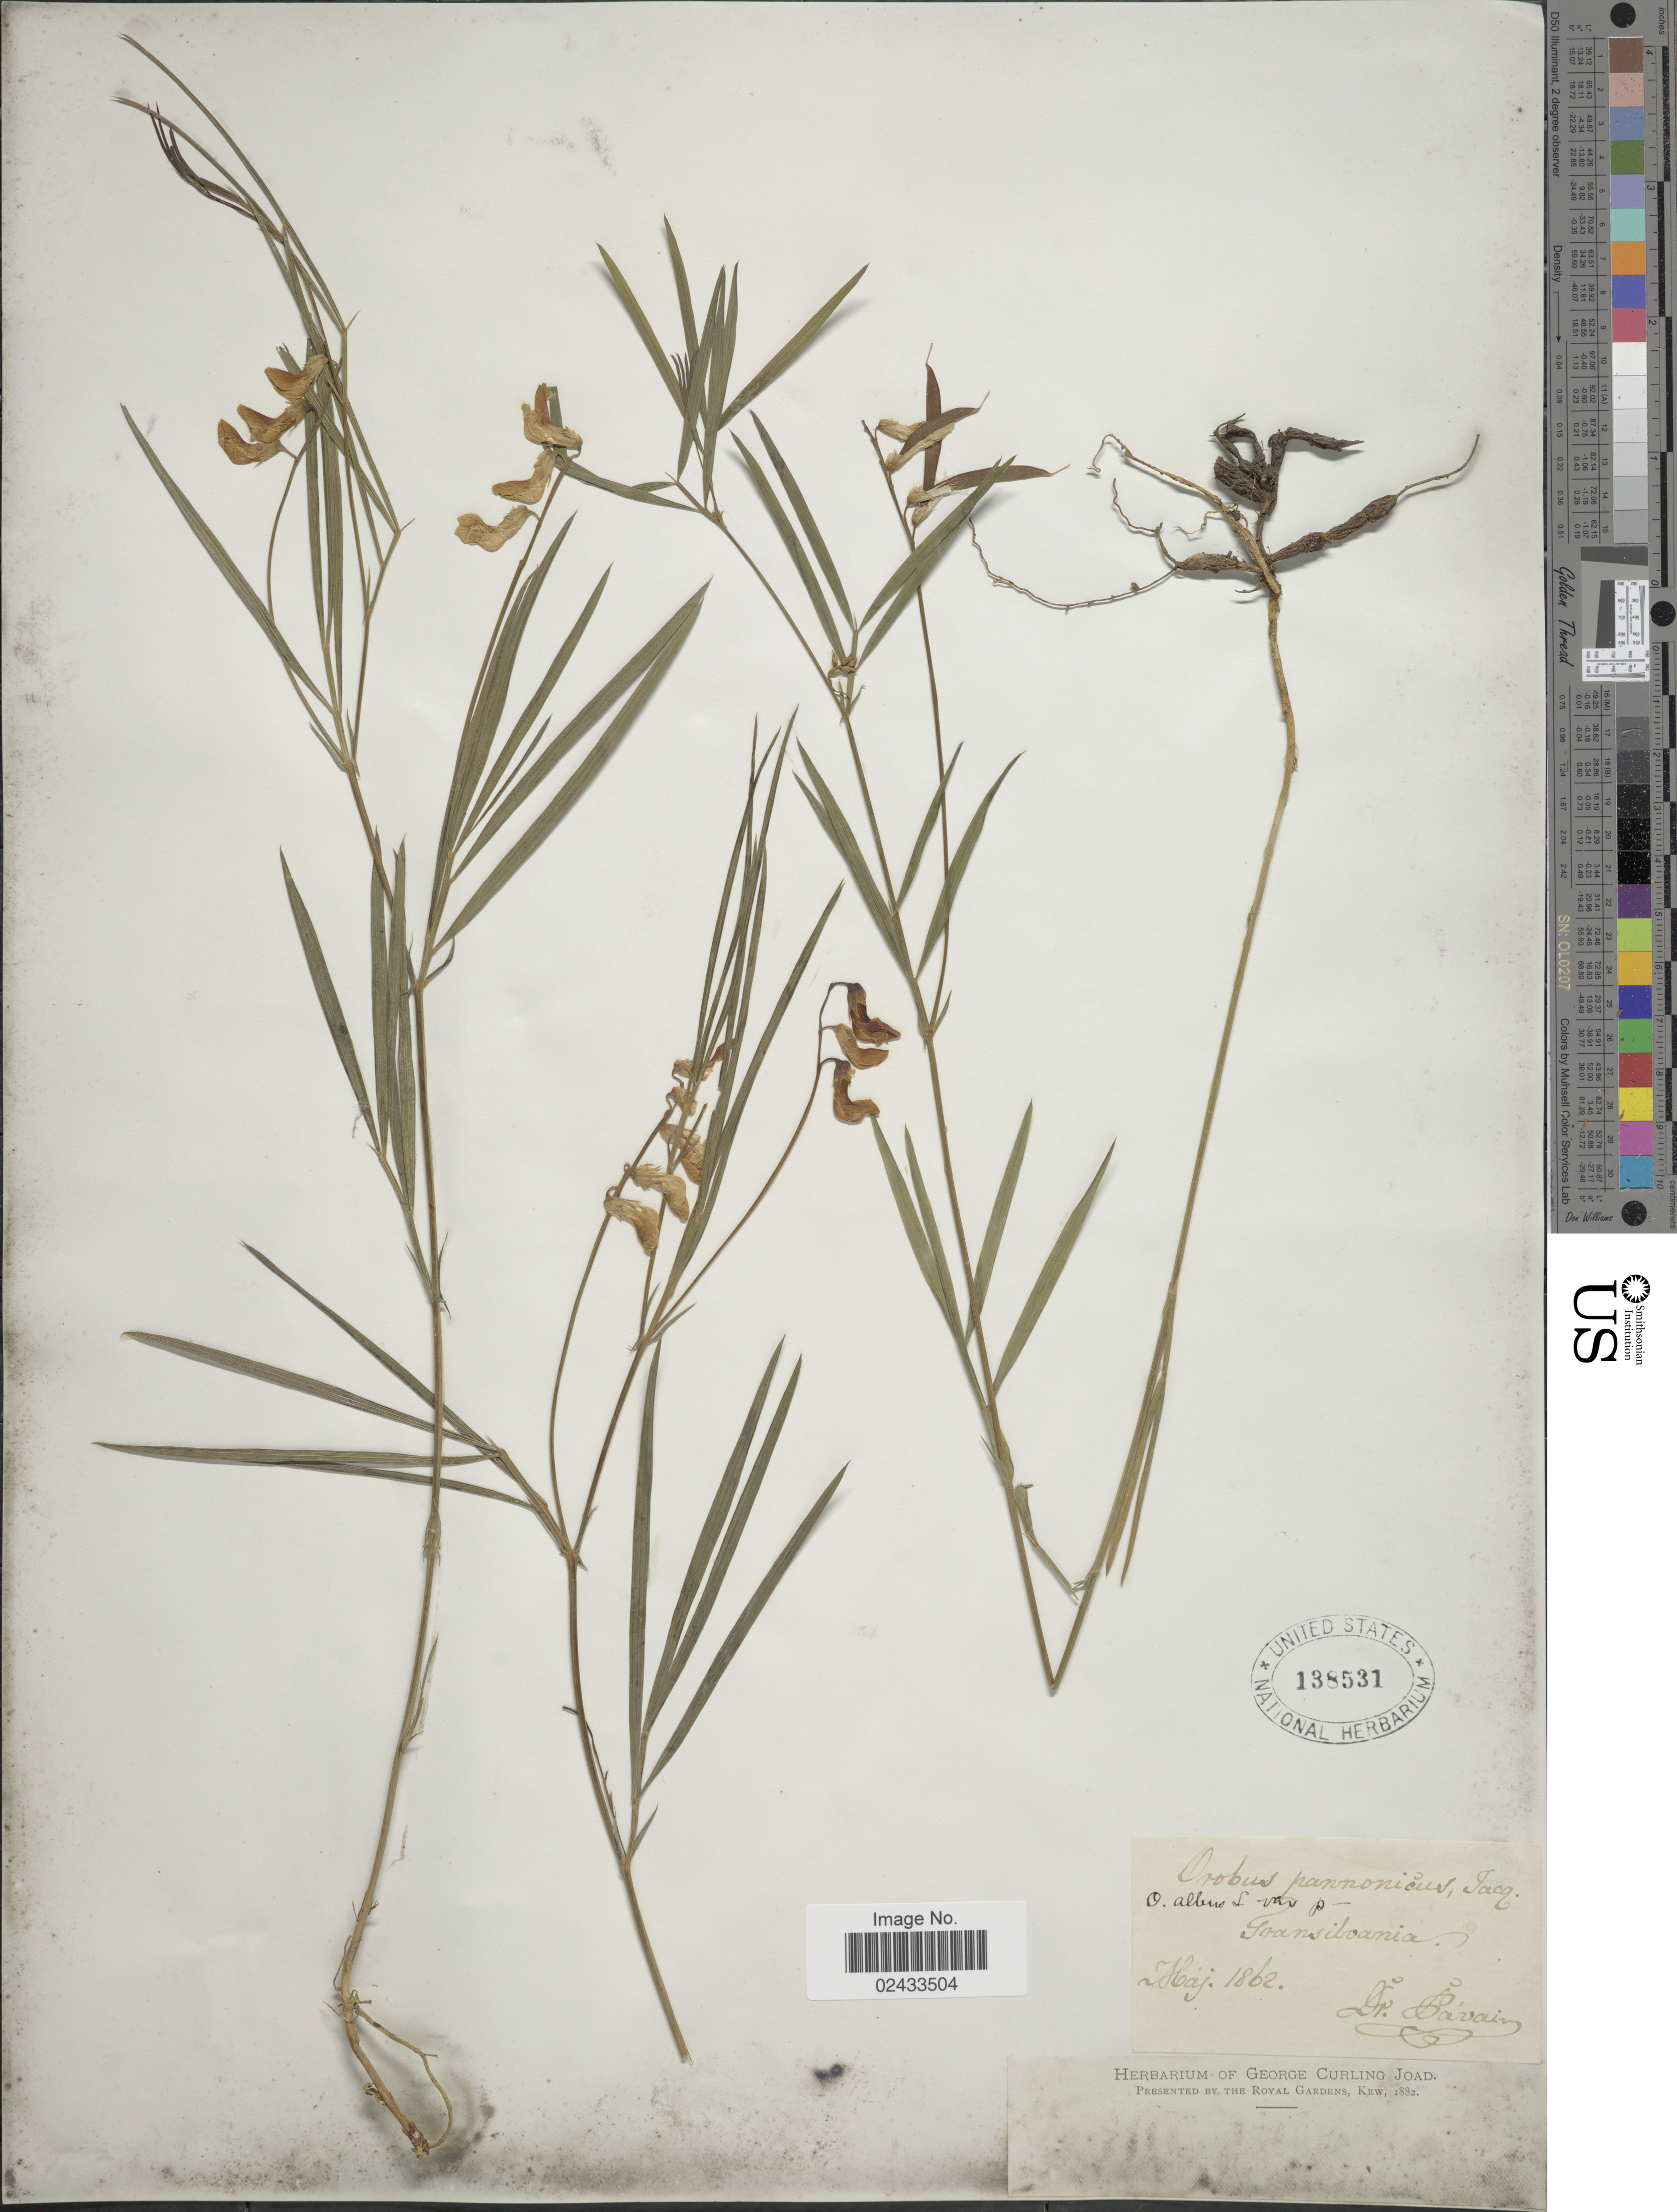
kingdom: Plantae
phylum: Tracheophyta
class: Magnoliopsida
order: Fabales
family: Fabaceae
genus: Lathyrus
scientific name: Lathyrus pannonicus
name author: (Jacq.) Garcke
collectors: Pavai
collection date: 1862-05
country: Romania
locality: Transilvania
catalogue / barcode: US 138531